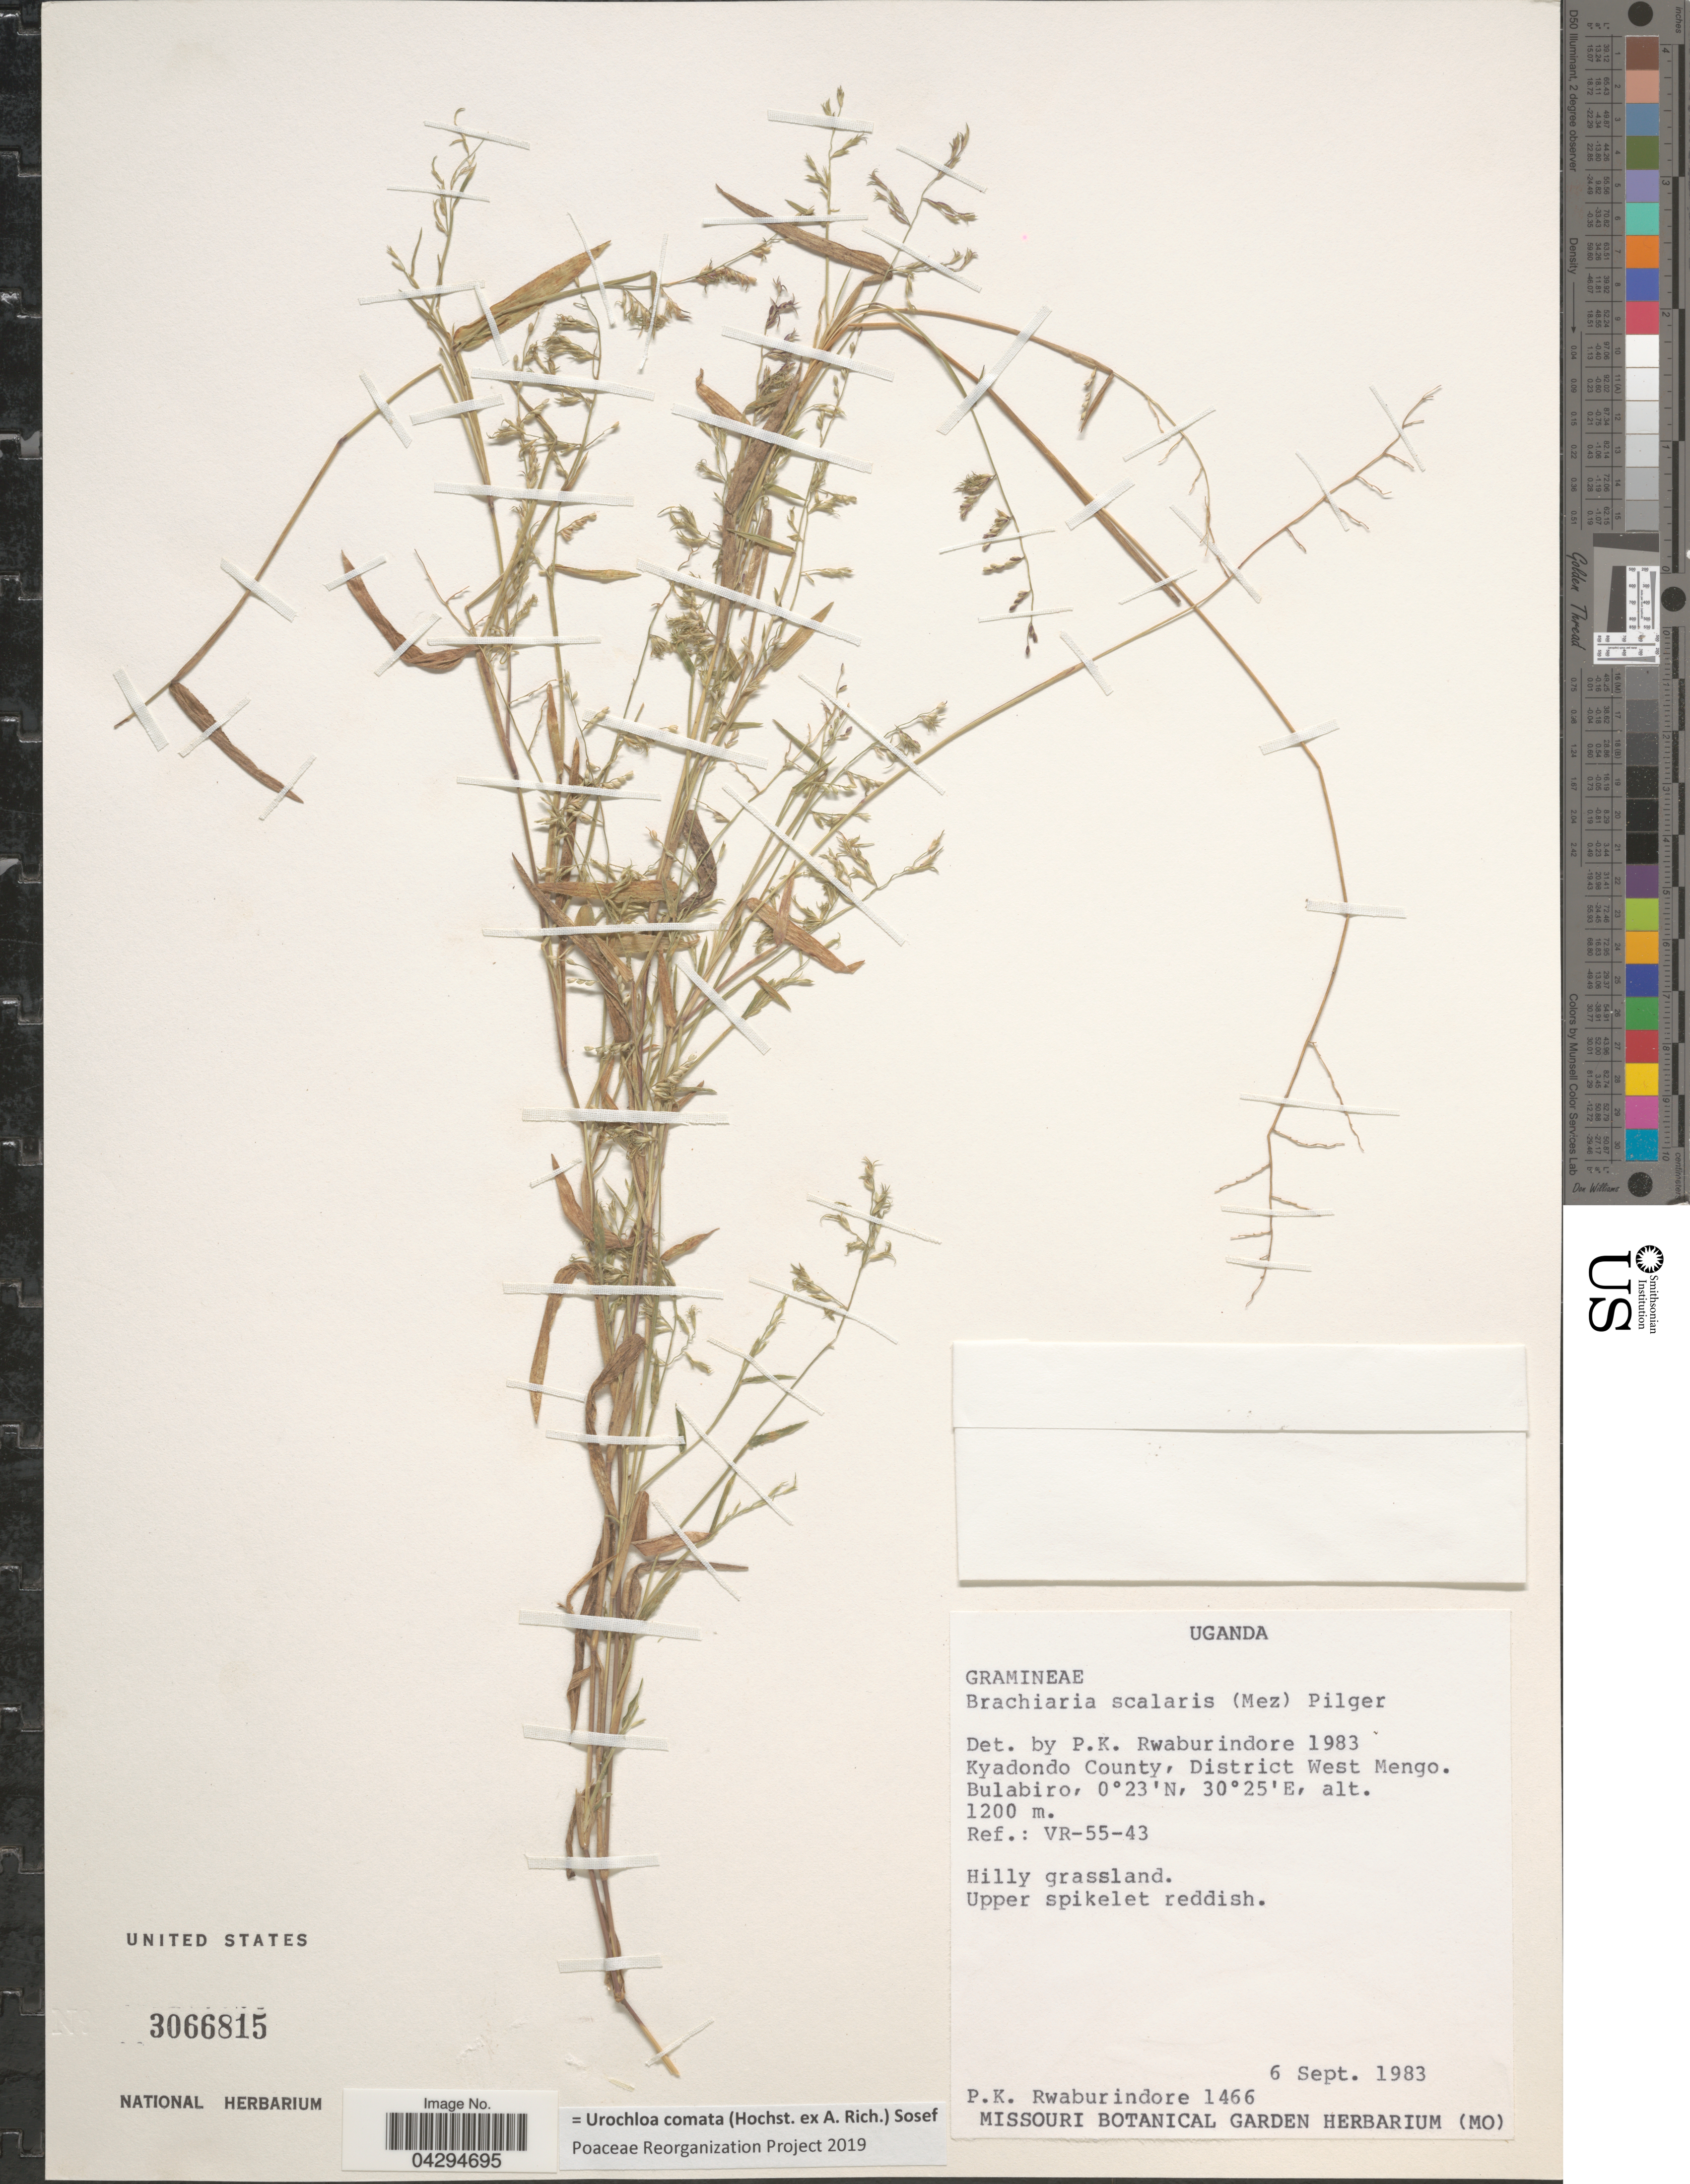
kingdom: Plantae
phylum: Tracheophyta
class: Liliopsida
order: Poales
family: Poaceae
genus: Urochloa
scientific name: Urochloa comata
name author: (Hochst. ex A. Rich.) Sosef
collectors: P. Rwaburindore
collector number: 1466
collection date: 1983-09-06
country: Uganda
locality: Kyadondo County, District West Mengo. Bulabiro. Ref.: Vr-55-43. Hilly grassland.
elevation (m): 1200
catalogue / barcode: US 3066815